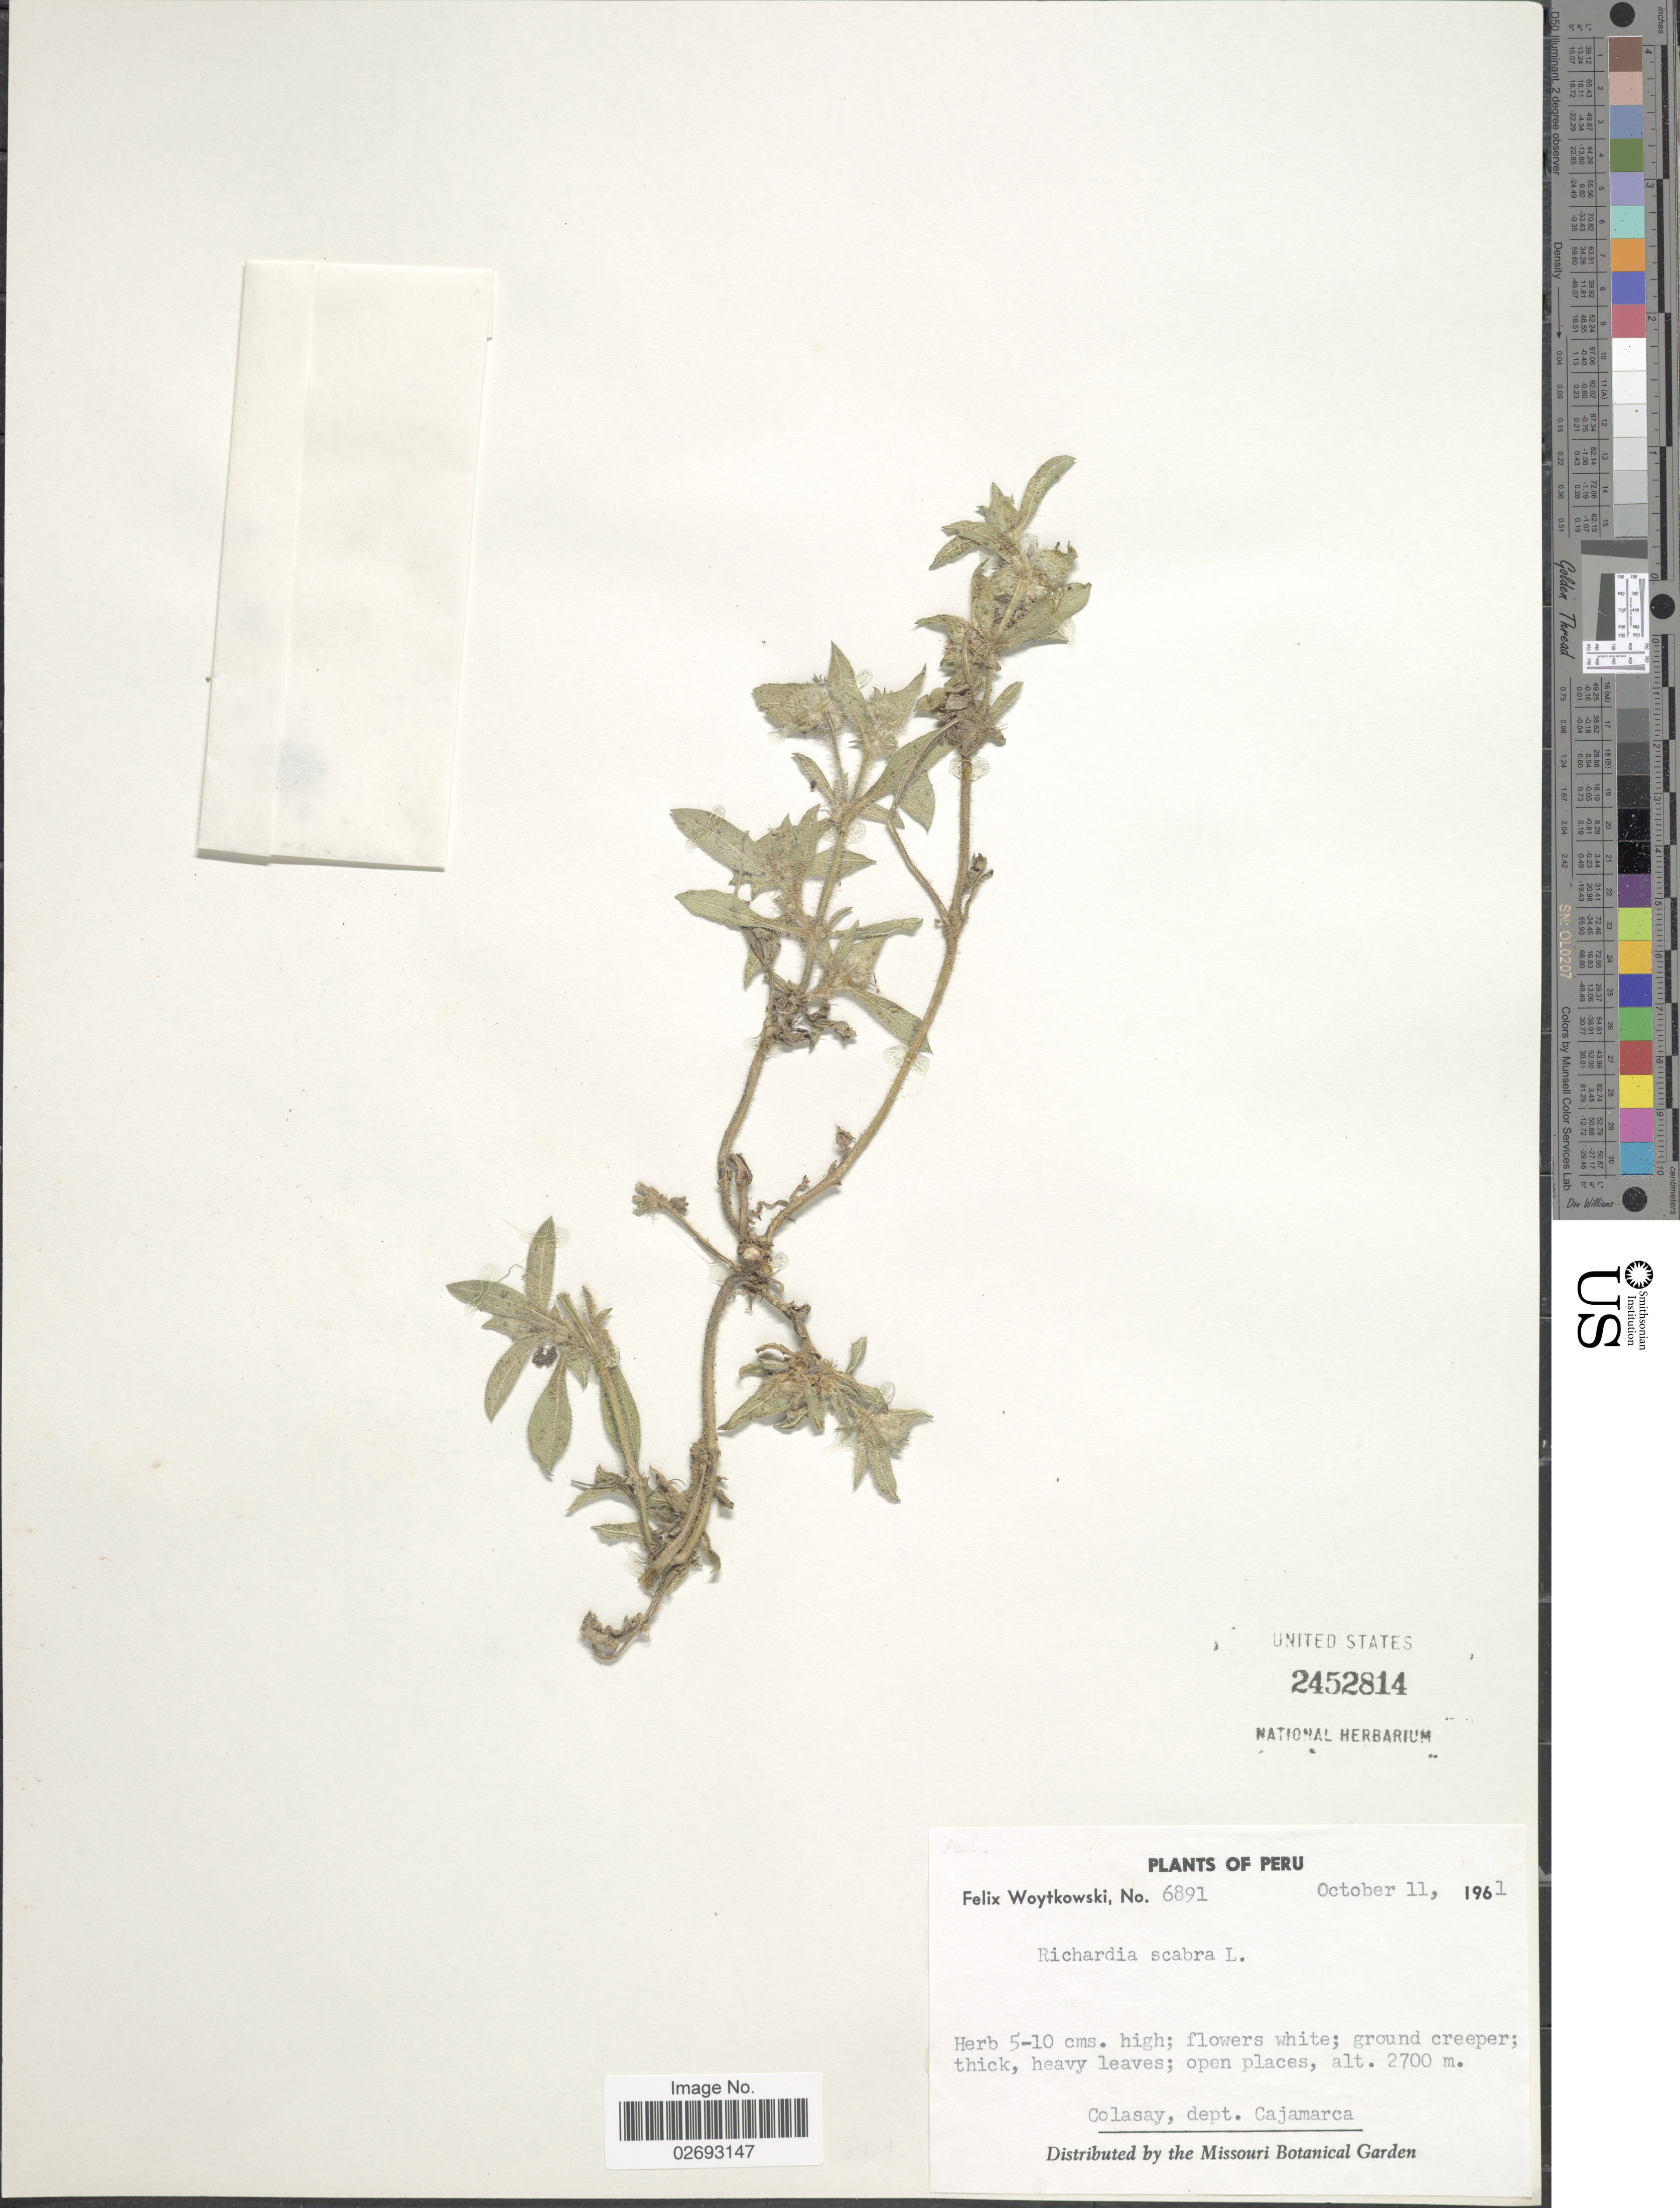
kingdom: Plantae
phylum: Tracheophyta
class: Magnoliopsida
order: Gentianales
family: Rubiaceae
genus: Richardia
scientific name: Richardia scabra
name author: L.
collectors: F. Woytkowski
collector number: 6891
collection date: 1961-10-11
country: Peru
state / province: Cajamarca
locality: Colasay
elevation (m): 2700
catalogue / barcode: US 2452814